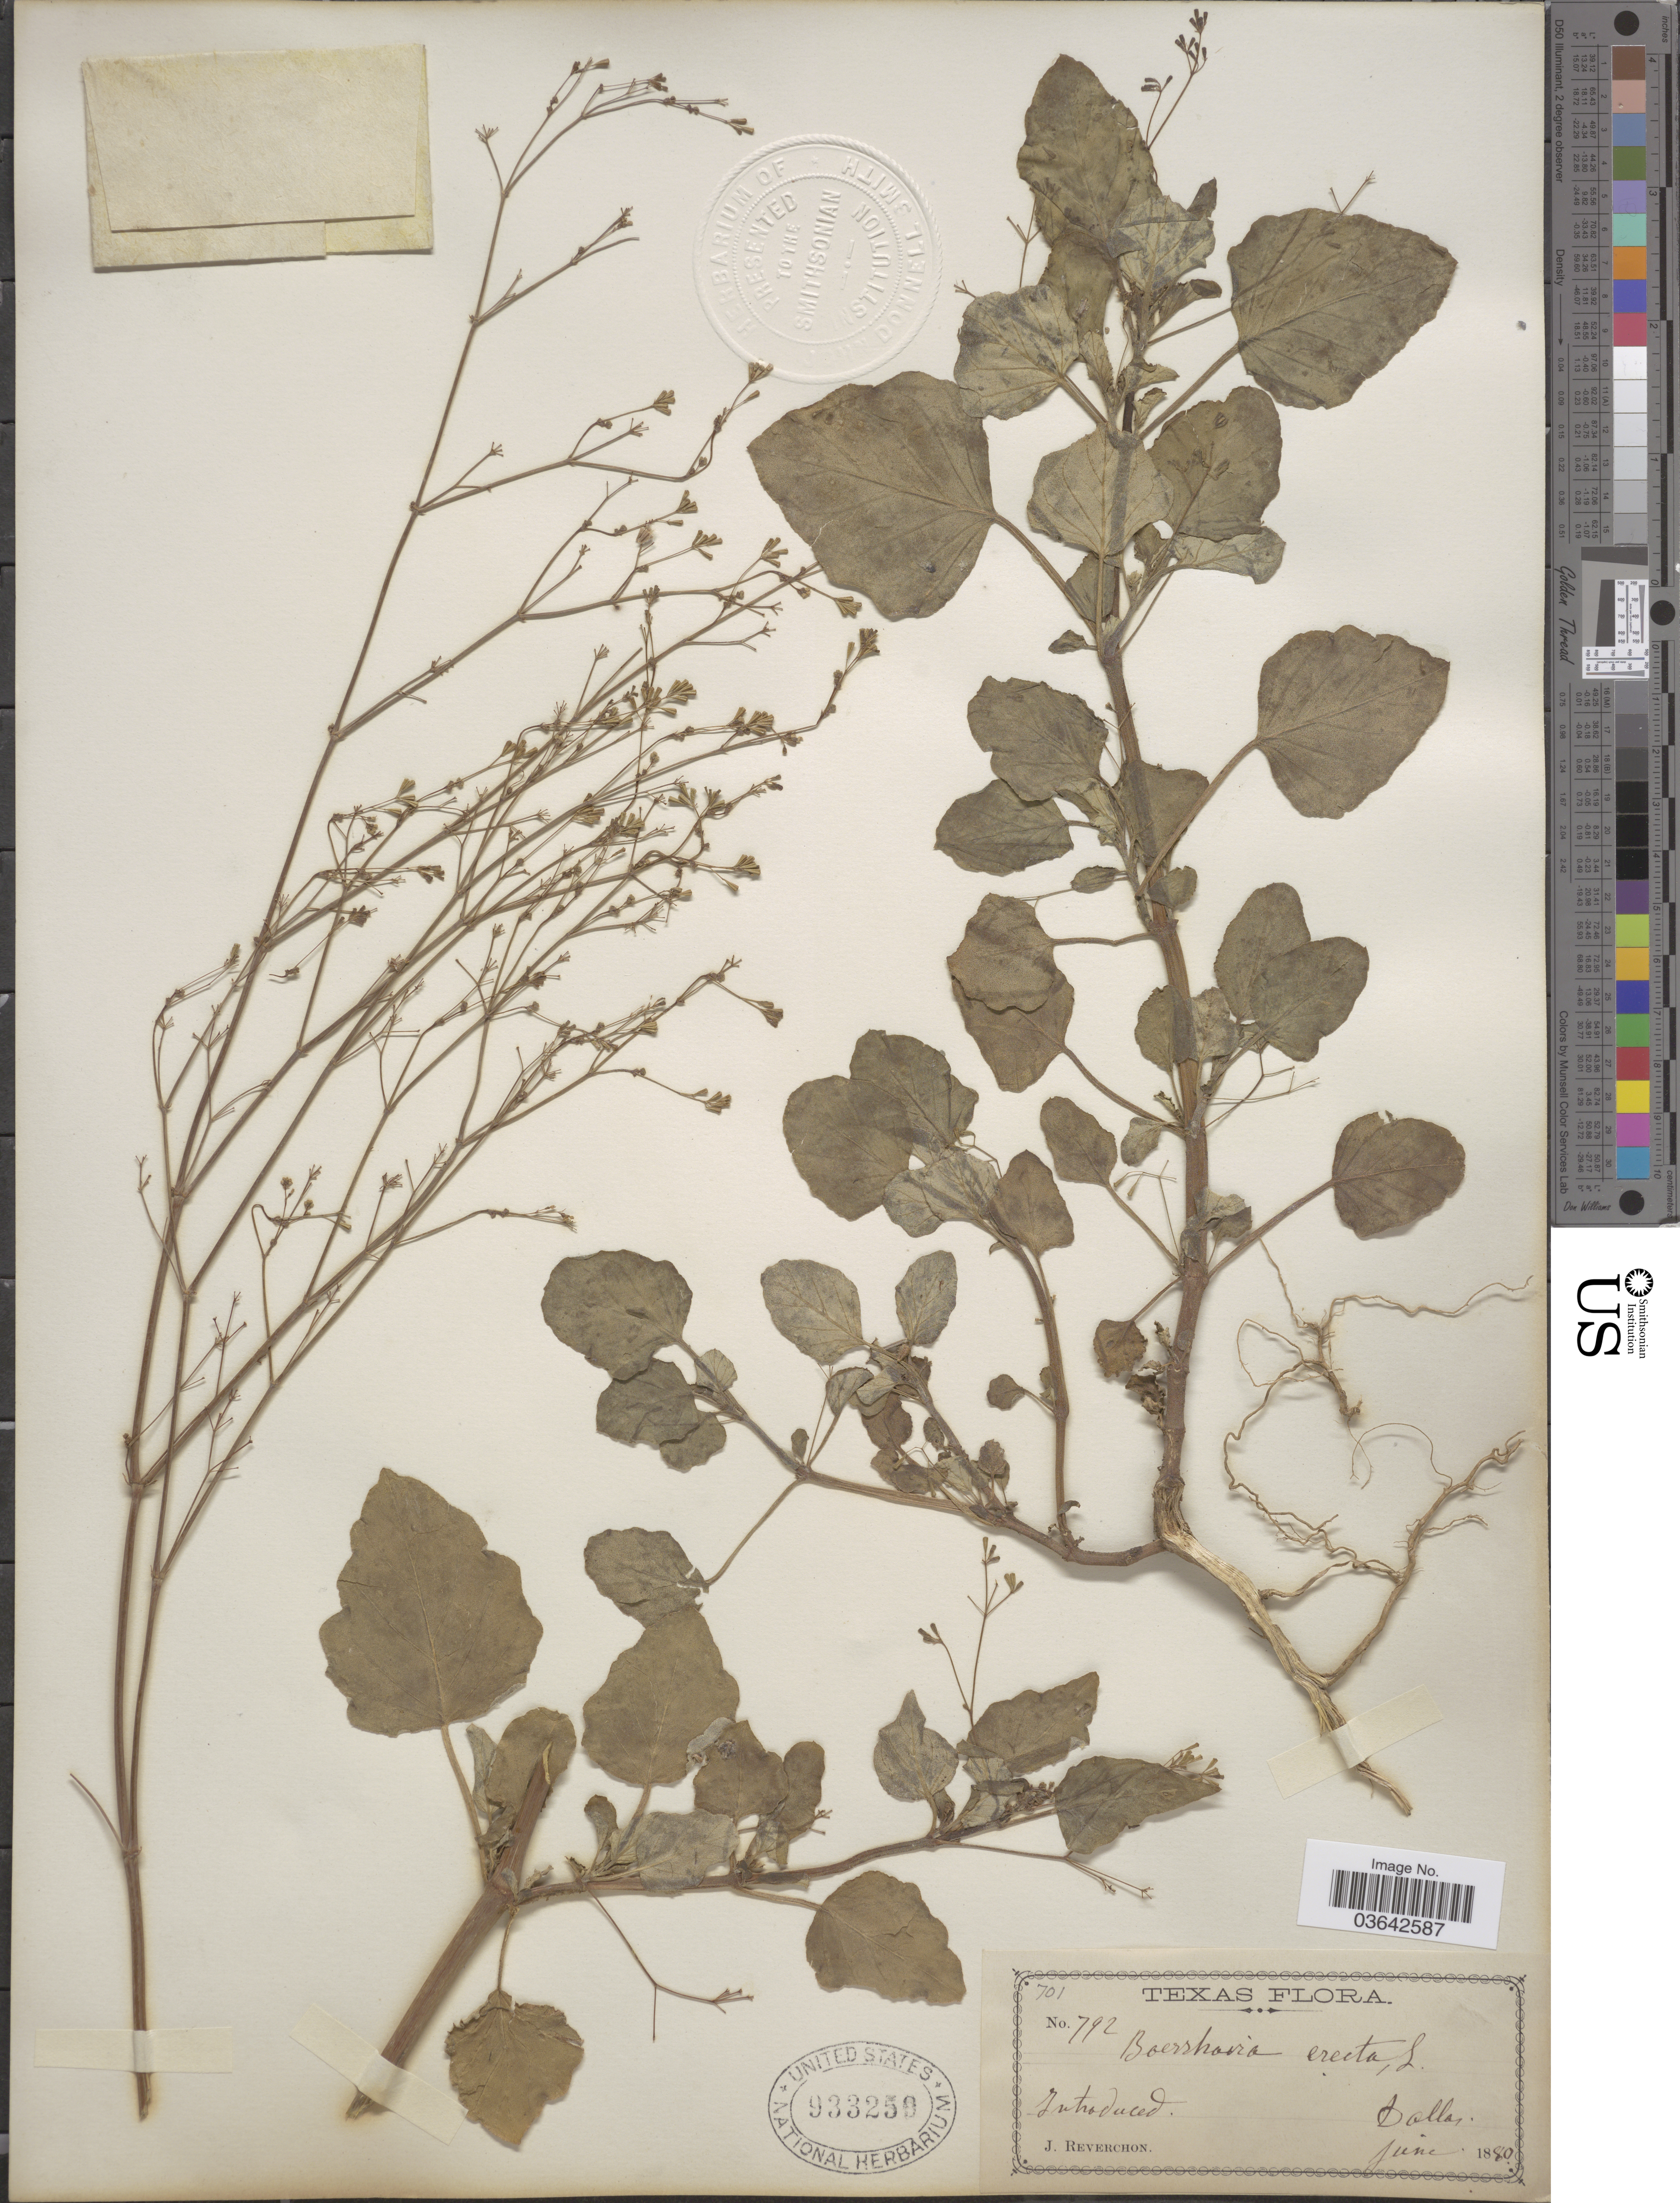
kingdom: Plantae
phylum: Tracheophyta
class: Magnoliopsida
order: Caryophyllales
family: Nyctaginaceae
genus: Boerhavia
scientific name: Boerhavia erecta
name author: L.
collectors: J. Reverchon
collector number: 792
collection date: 1880-06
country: United States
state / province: Texas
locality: Dallas.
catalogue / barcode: US 933259